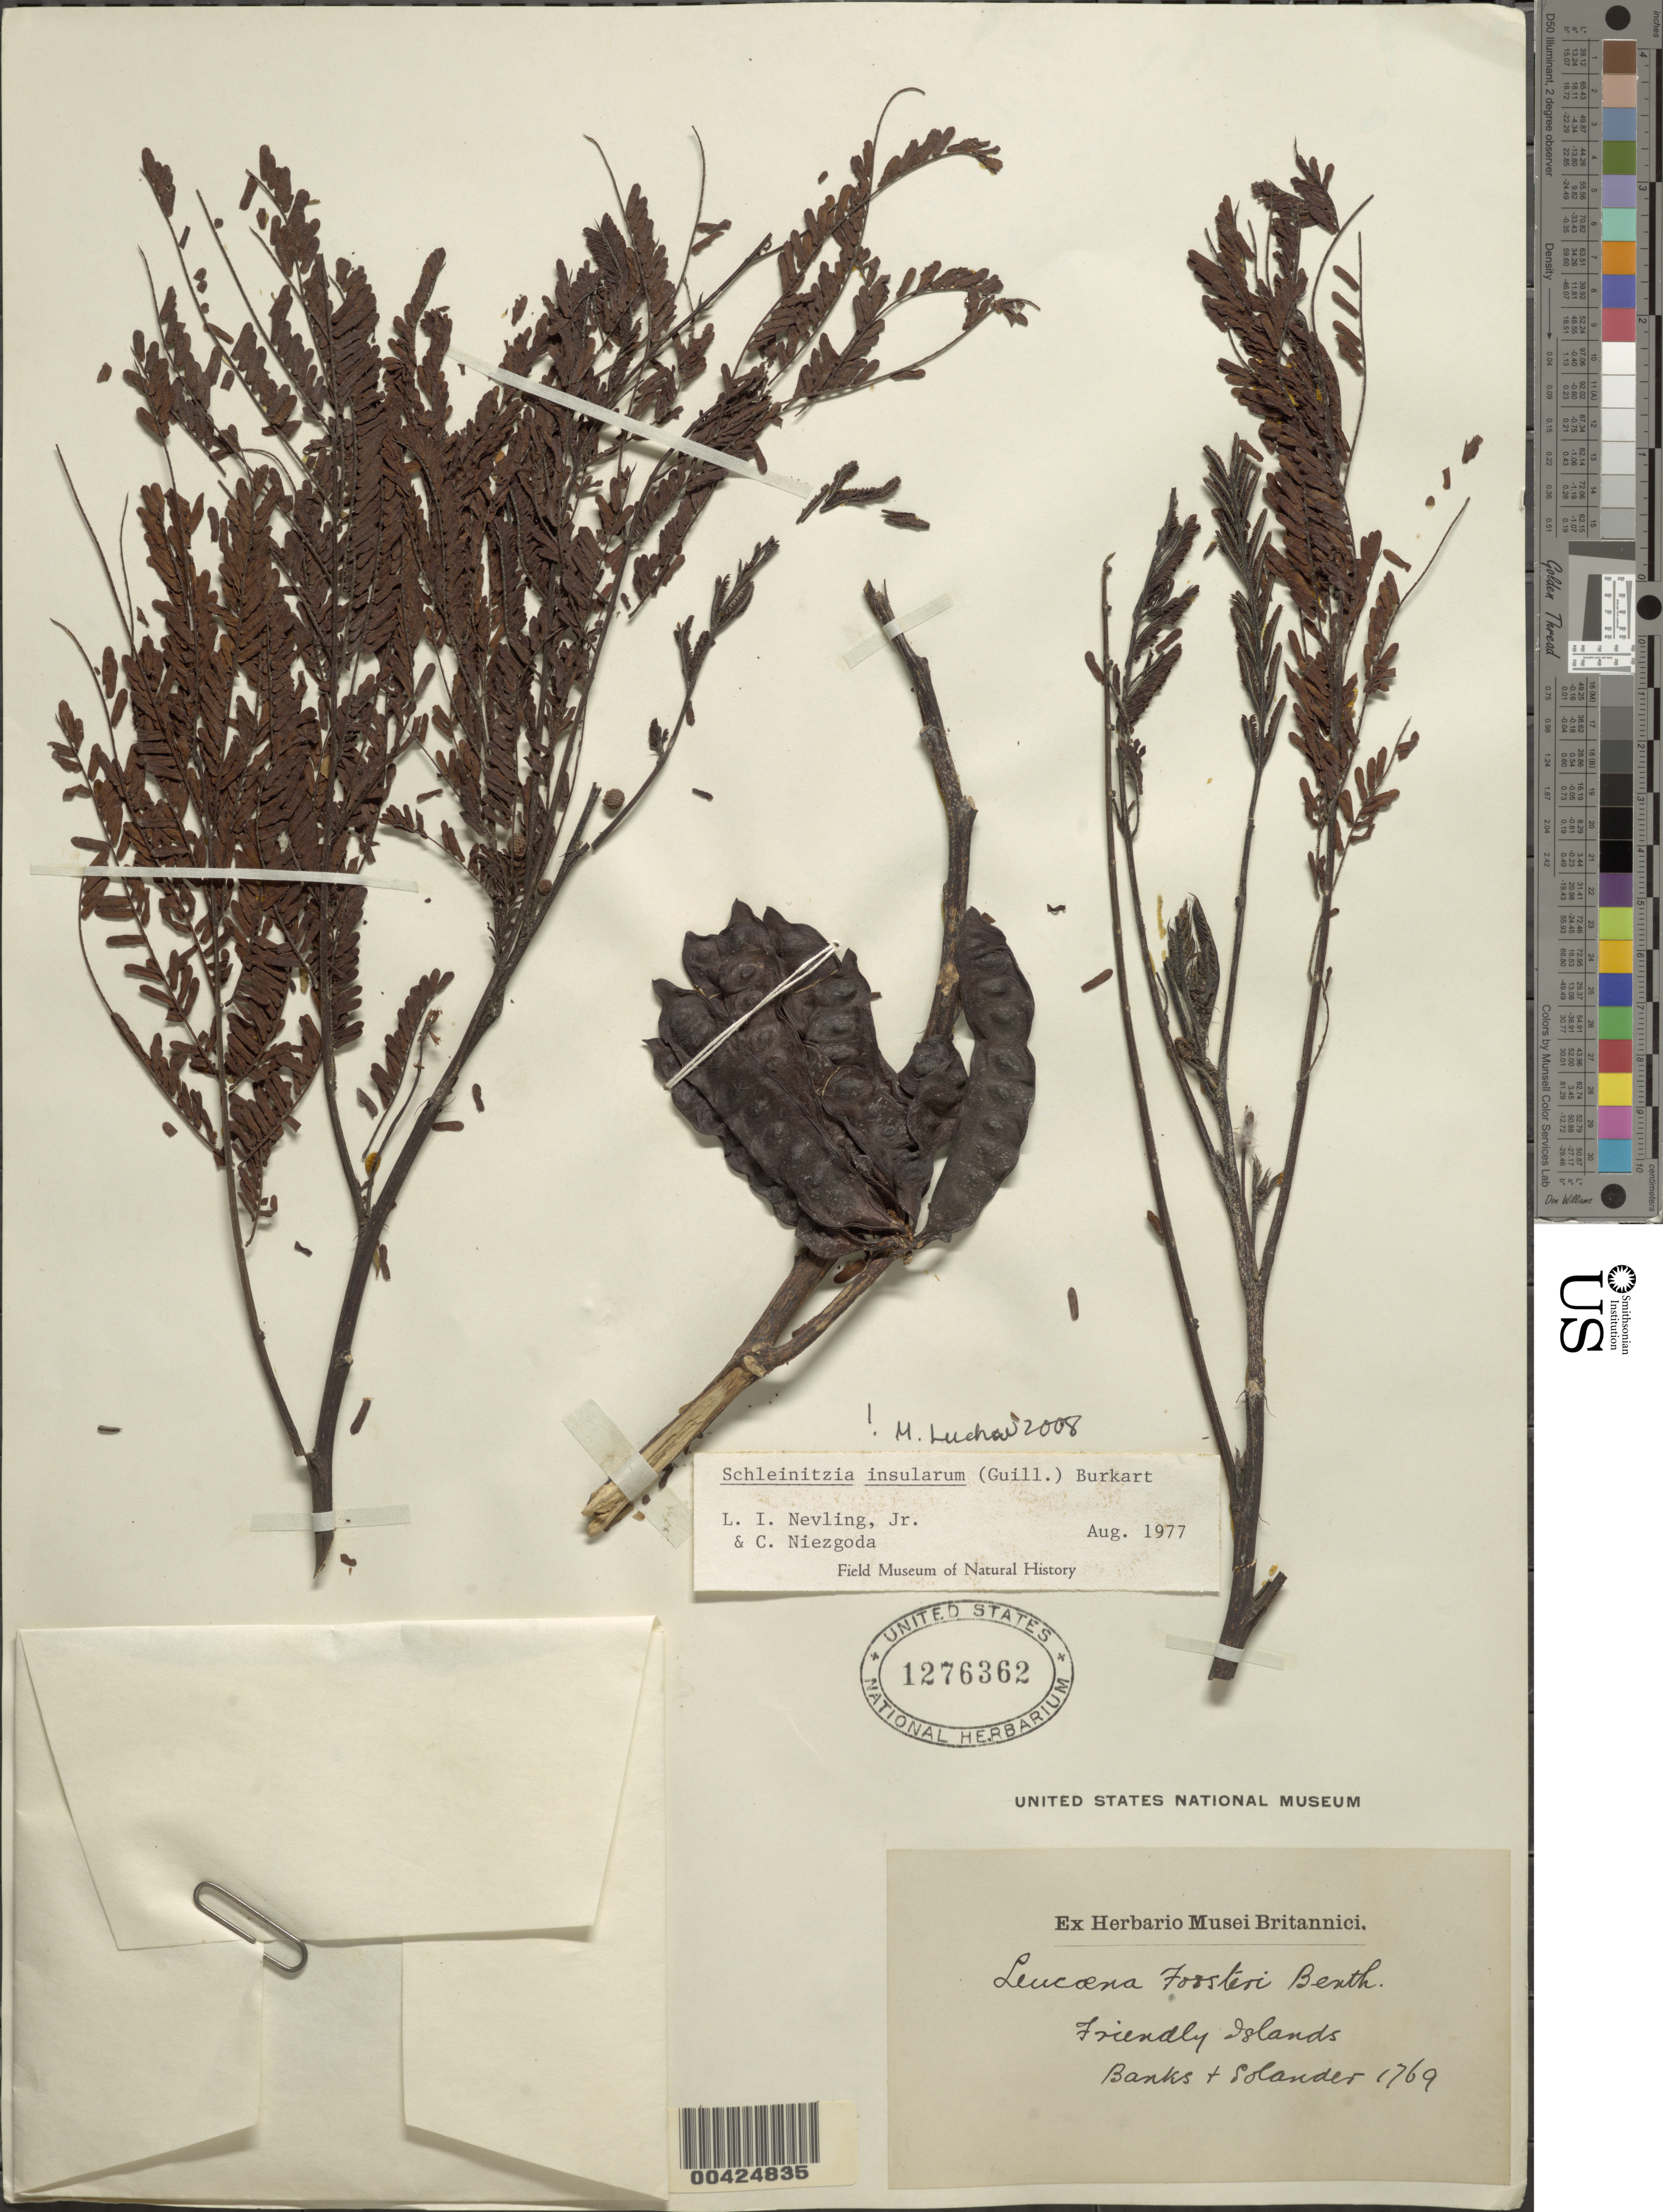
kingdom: Plantae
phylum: Tracheophyta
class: Magnoliopsida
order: Fabales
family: Fabaceae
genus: Piptadenia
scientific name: Piptadenia insularum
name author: (Guill.) Burkart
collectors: J. Banks & D. C. Solander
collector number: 1769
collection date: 1768/1771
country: Tonga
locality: Friendly islands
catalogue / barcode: US 1276362